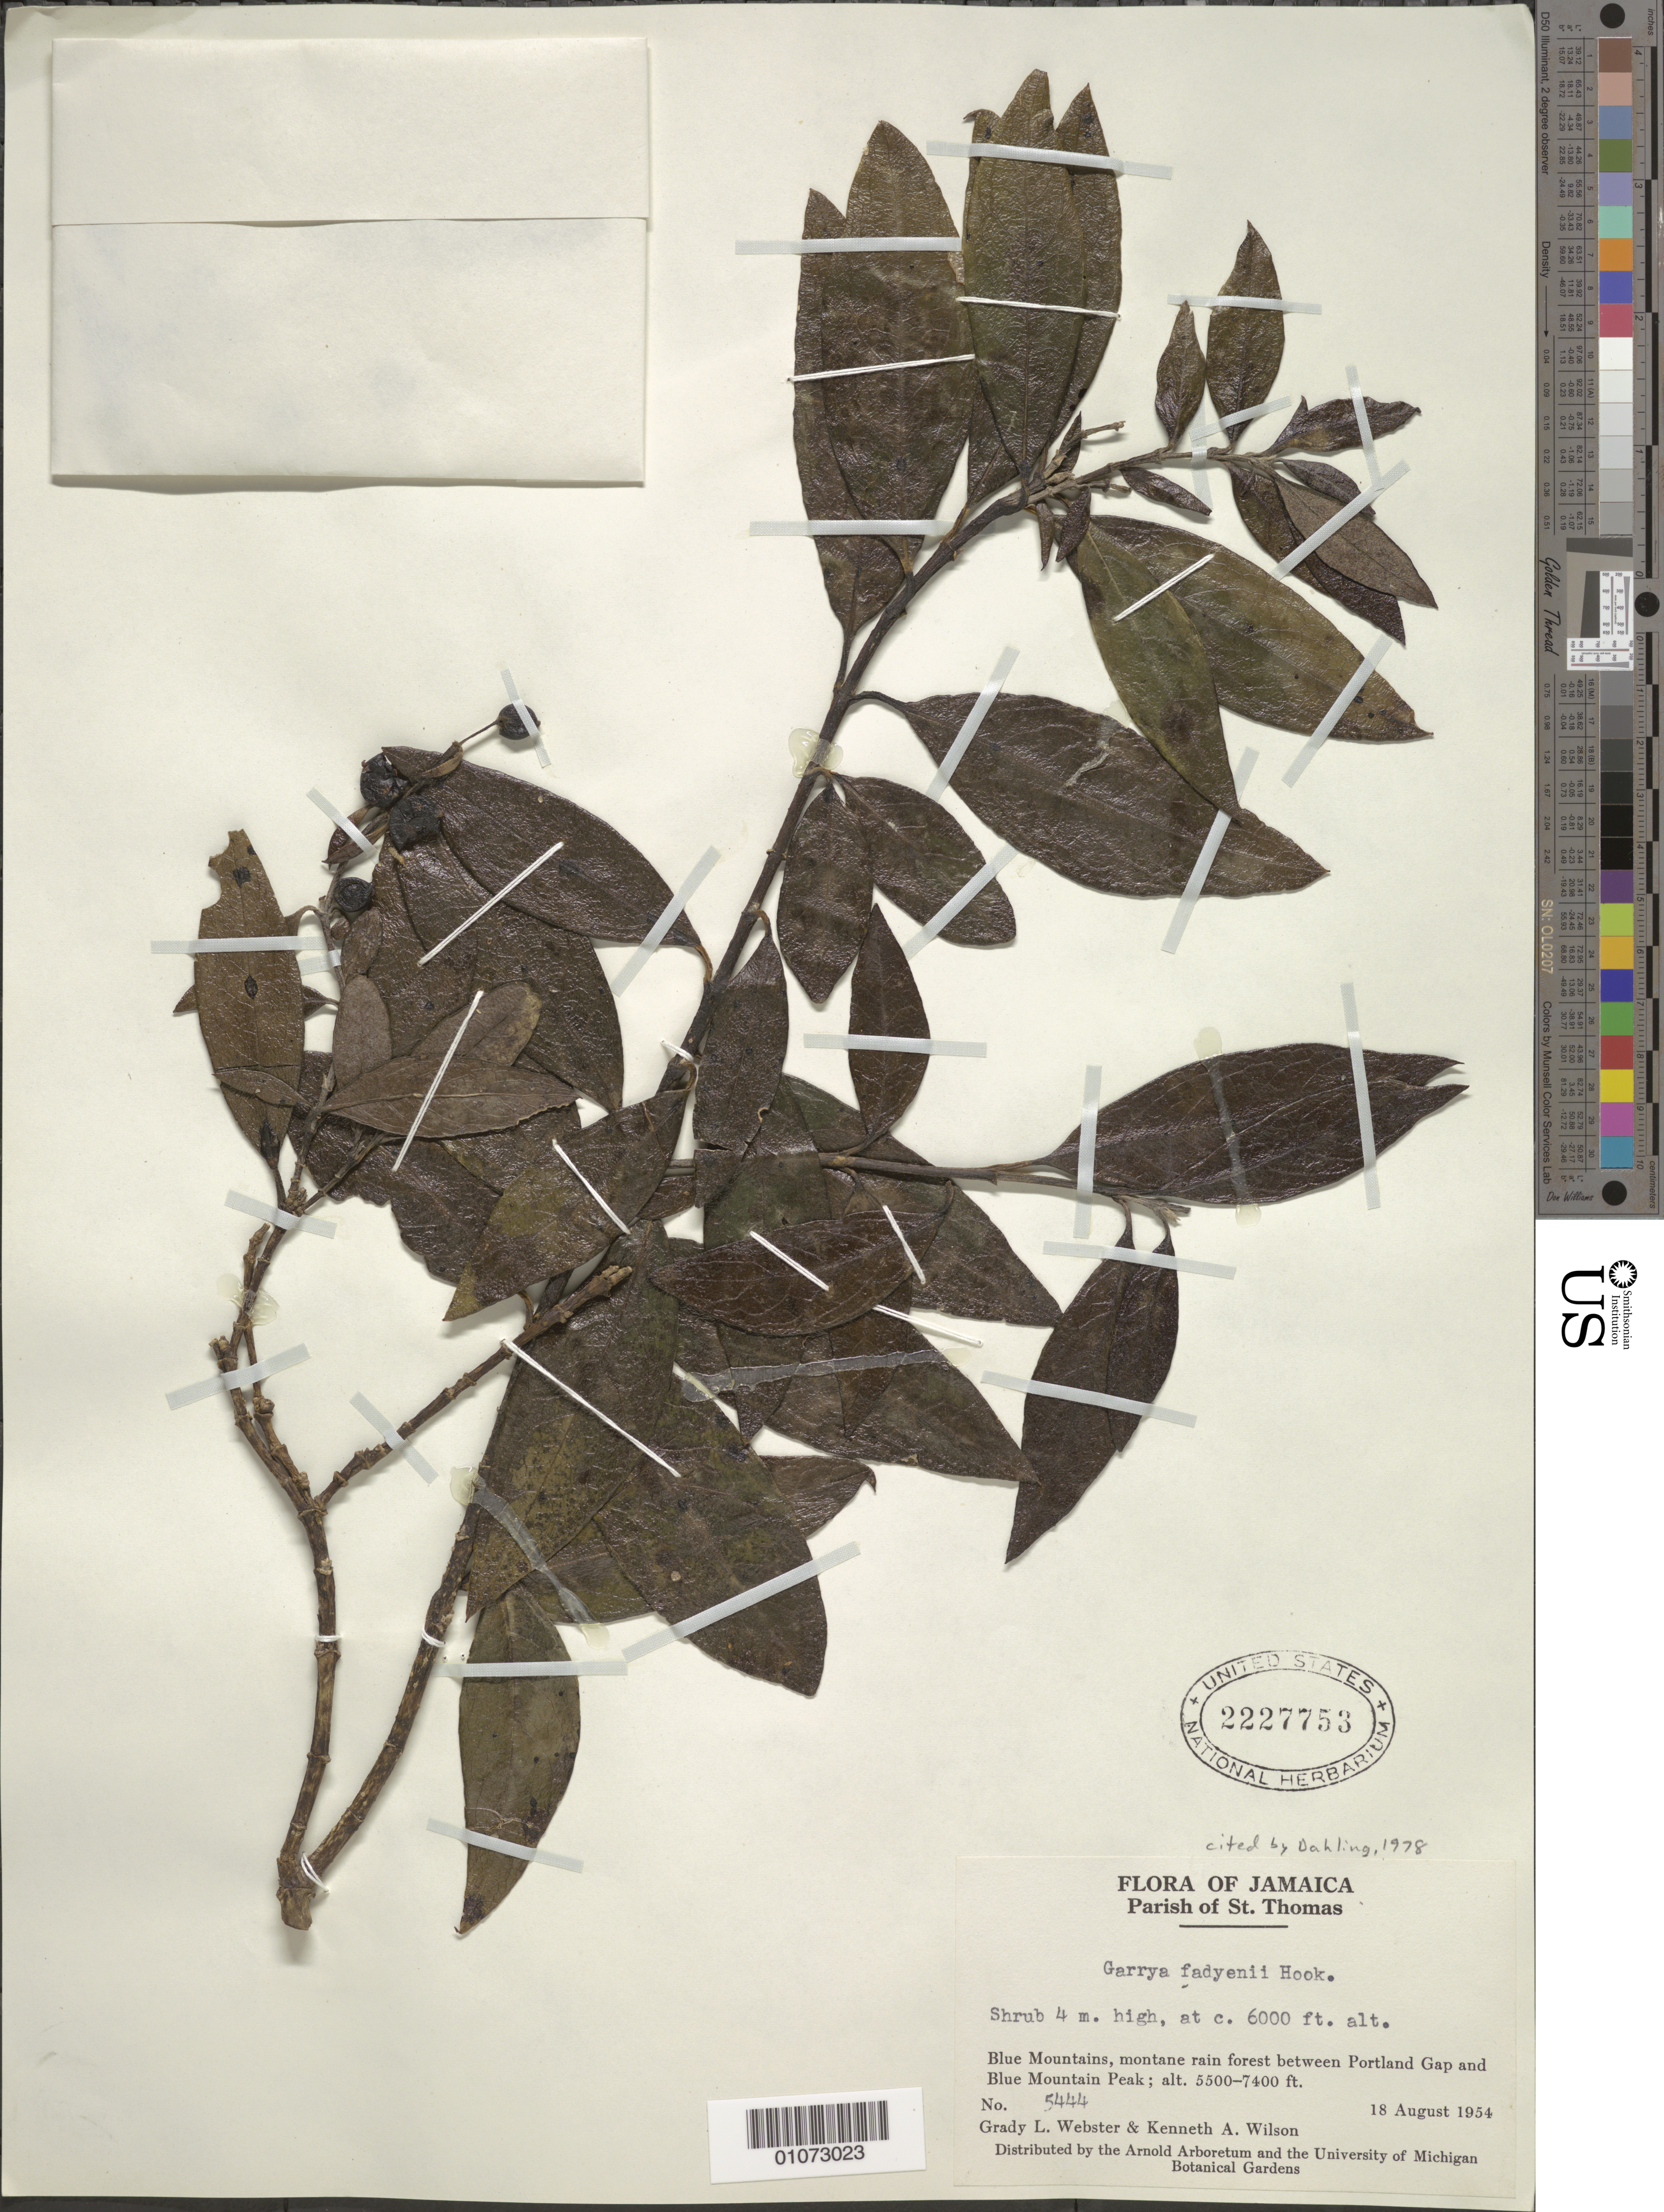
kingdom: Plantae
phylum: Tracheophyta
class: Magnoliopsida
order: Garryales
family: Garryaceae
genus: Garrya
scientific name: Garrya fadyenii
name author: Hook.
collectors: G. L. Webster & K. A. Wilson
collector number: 5444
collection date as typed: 18 Aug 1954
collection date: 1954-08-18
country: Jamaica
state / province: Saint Thomas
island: Jamaica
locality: Blue Mountains, montane rain forest between Portland Gap and Blue Mountain Peak.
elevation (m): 1829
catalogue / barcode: US 2227753